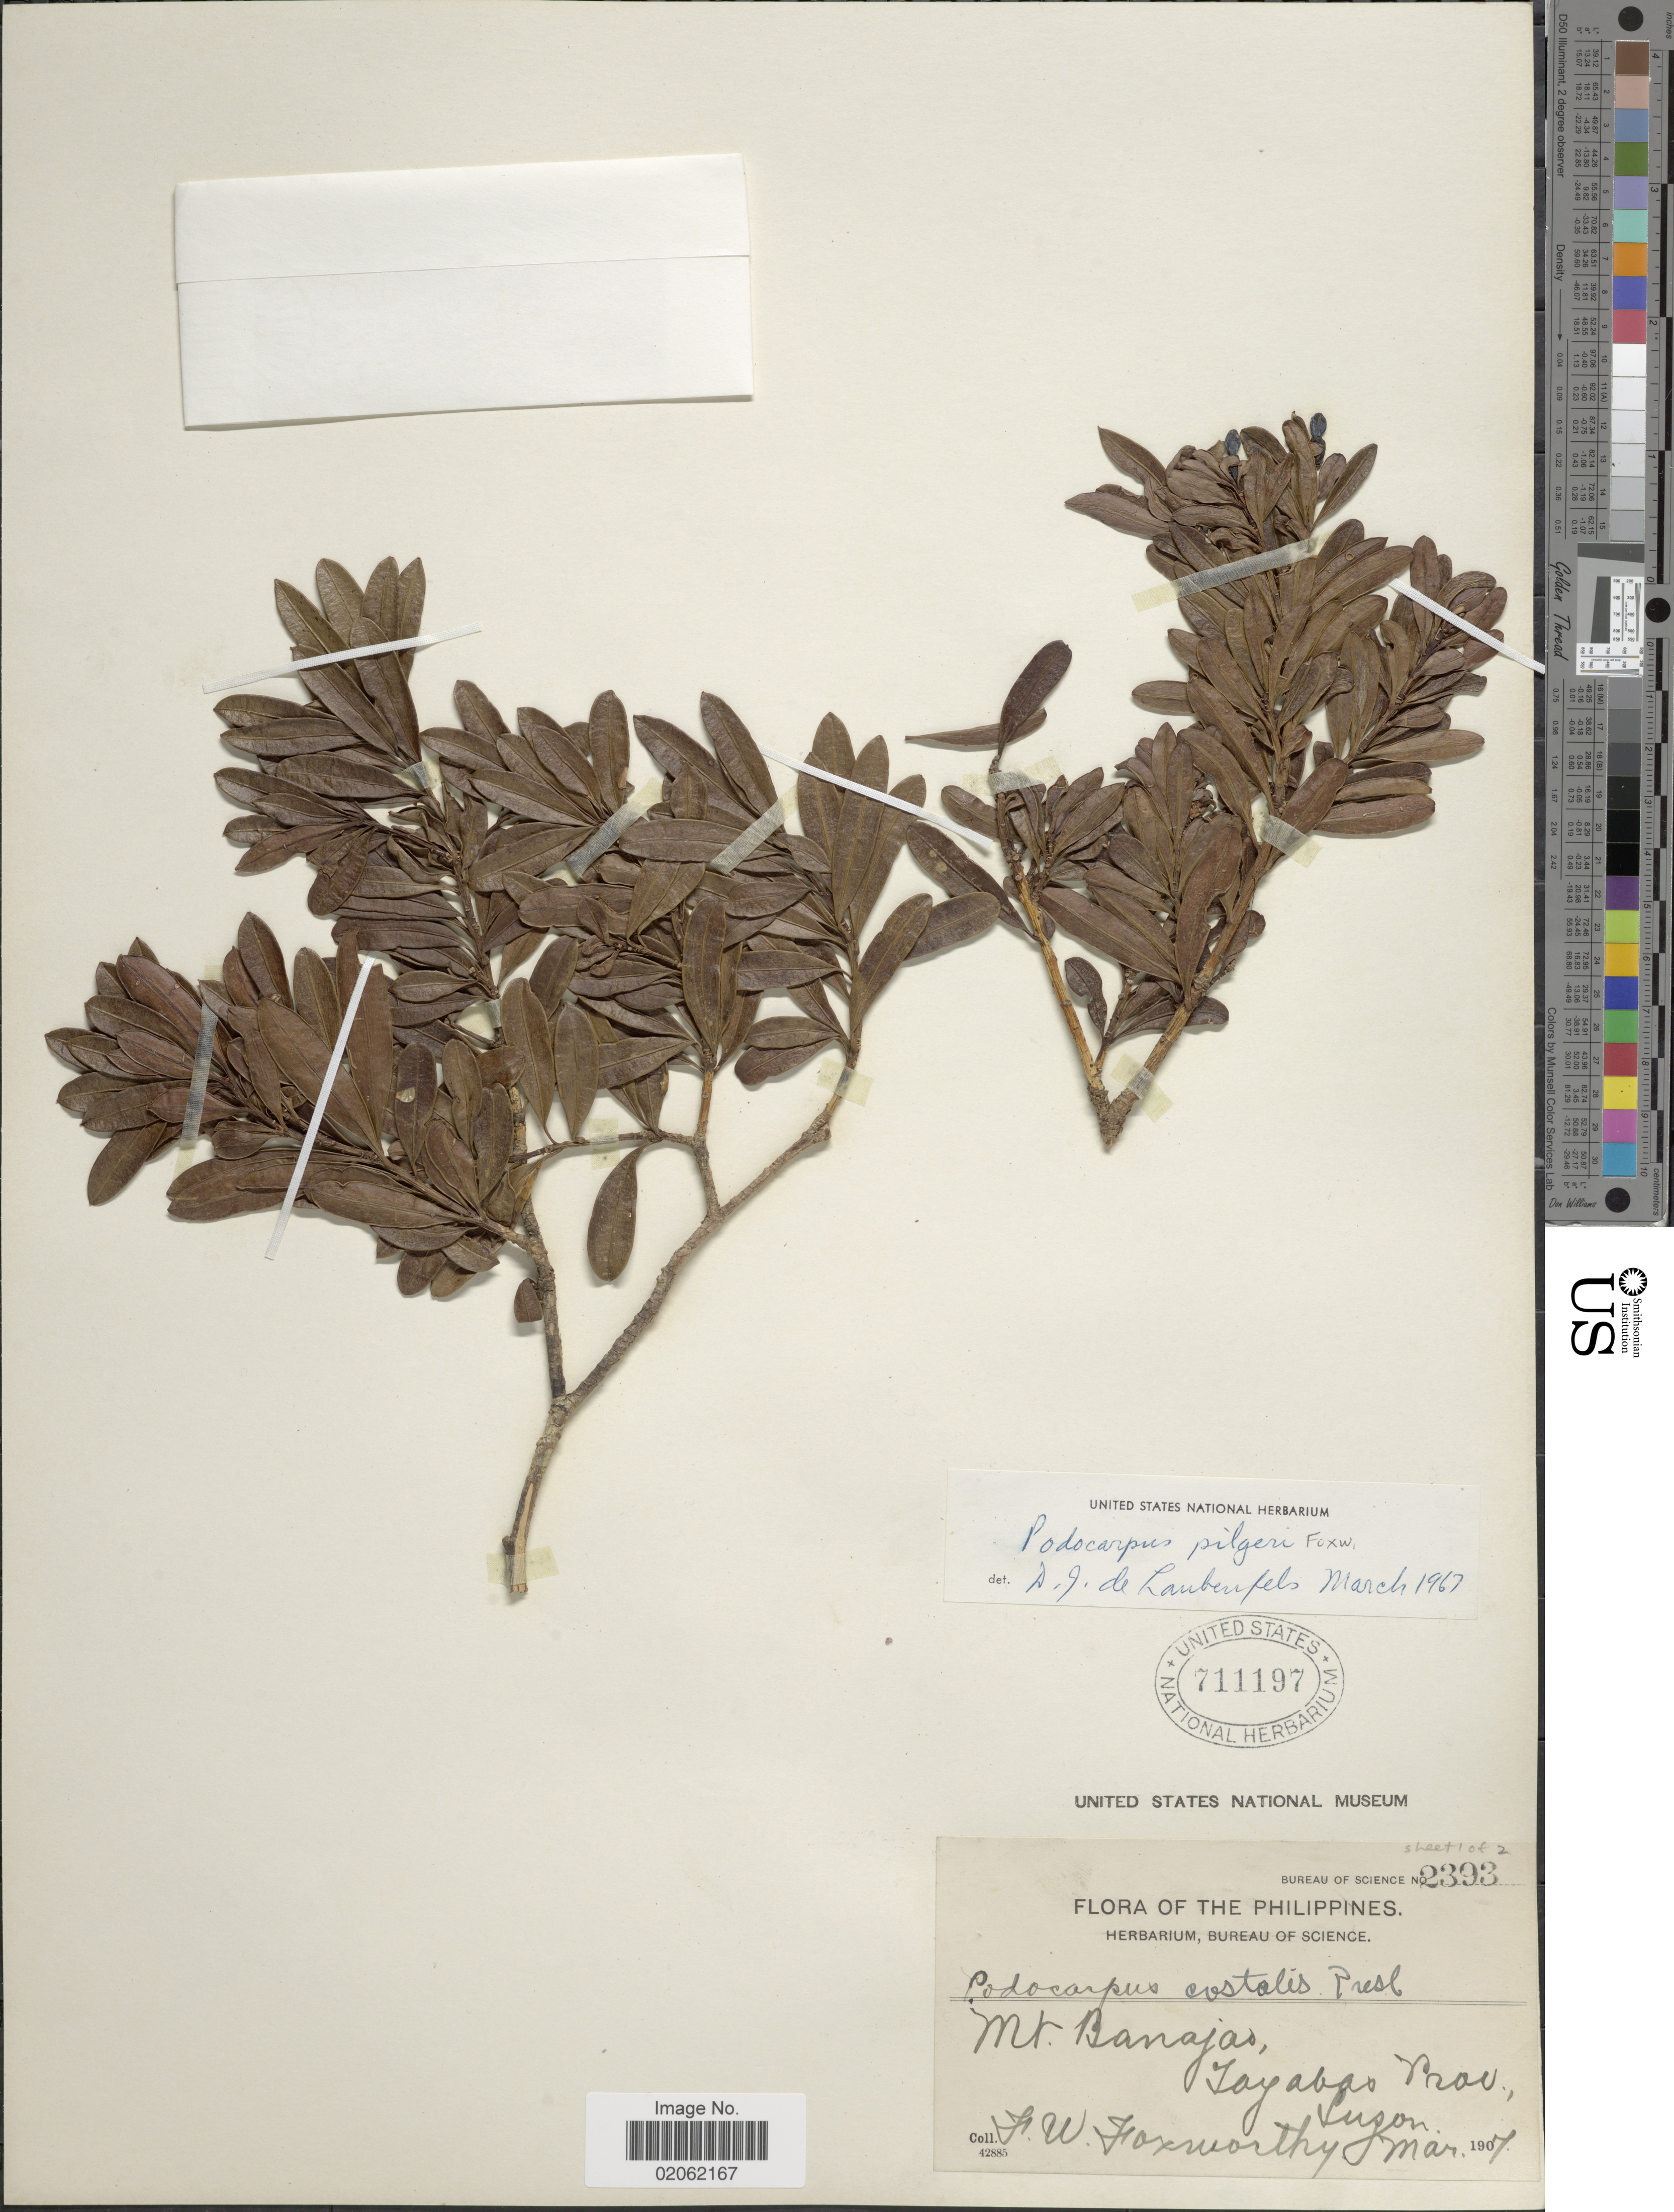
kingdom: Plantae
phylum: Tracheophyta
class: Pinopsida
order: Pinales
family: Podocarpaceae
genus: Podocarpus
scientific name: Podocarpus pilgeri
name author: Foxw.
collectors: F. W. Foxworthy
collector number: Bureau of Science 2393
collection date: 1907-03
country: Philippines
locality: Mt Banajaa, Tayabas Prov. Luzon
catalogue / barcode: US 711197